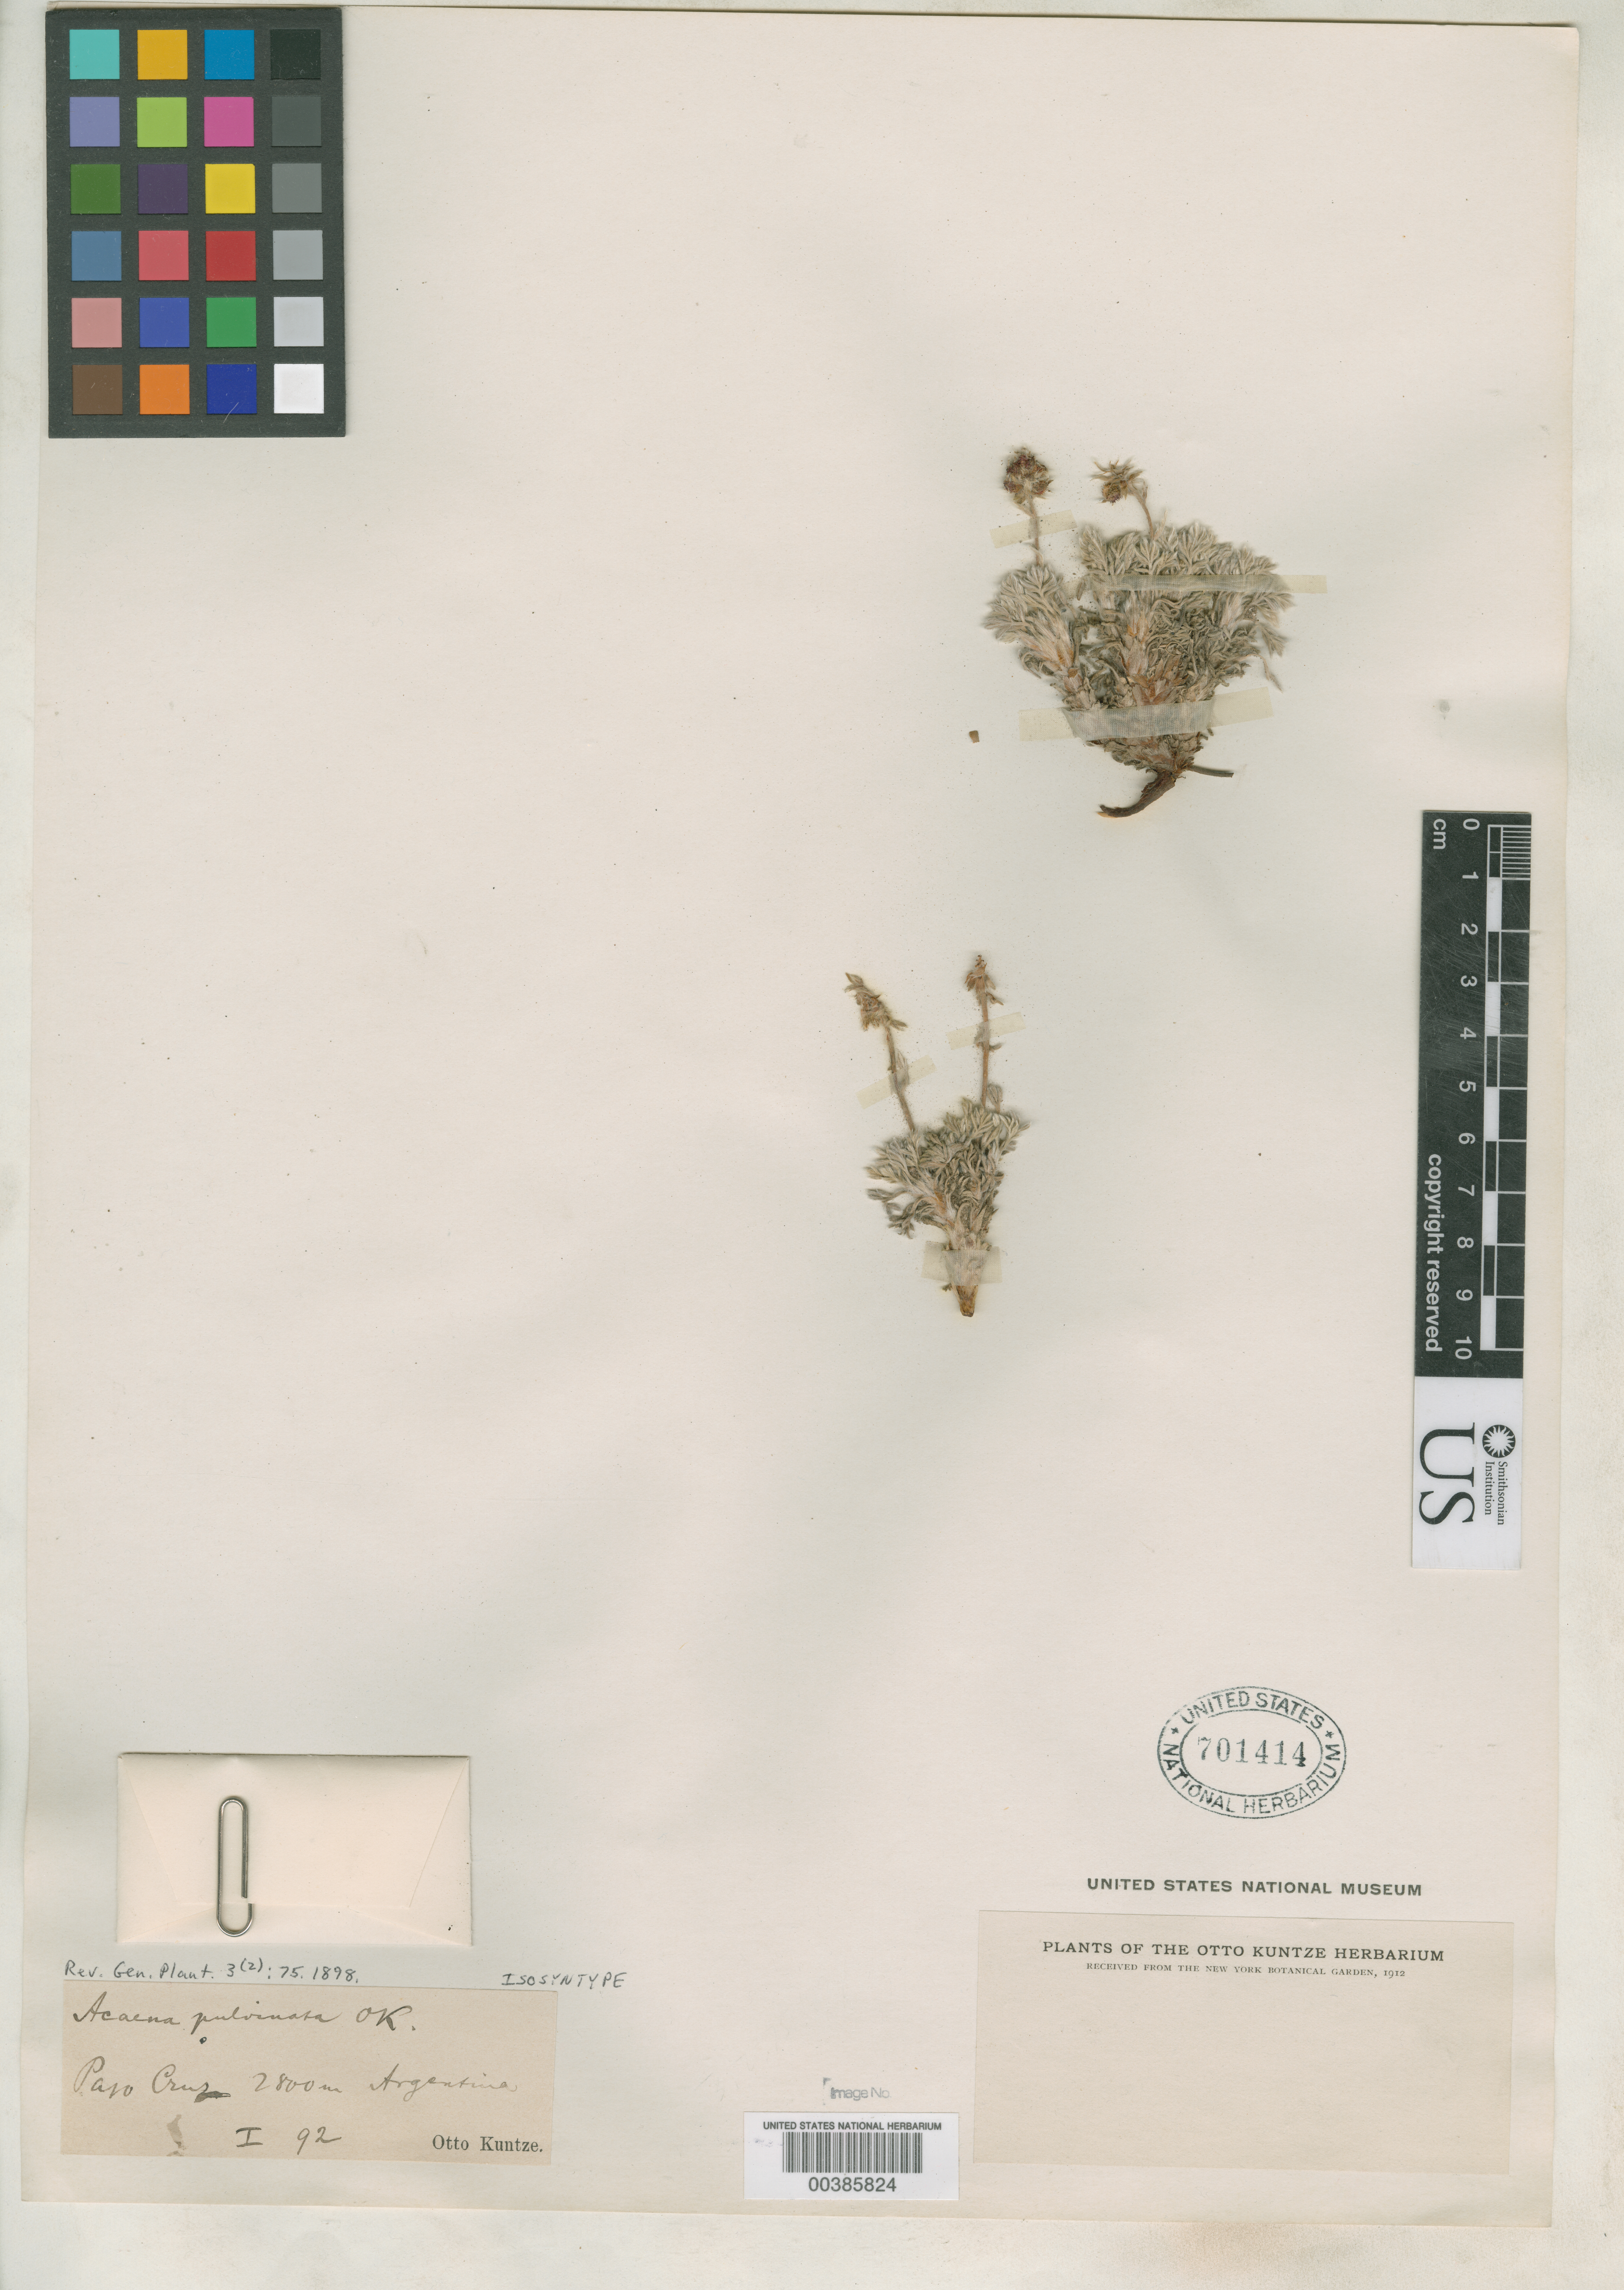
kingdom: Plantae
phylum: Tracheophyta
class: Magnoliopsida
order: Rosales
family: Rosaceae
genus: Acaena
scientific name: Acaena pulvinata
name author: Kuntze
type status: Isosyntype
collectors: C.E.O. Kuntze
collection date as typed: Jan 1892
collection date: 1892-01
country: Argentina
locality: Paso Cruz.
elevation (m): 2800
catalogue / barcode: US 701414